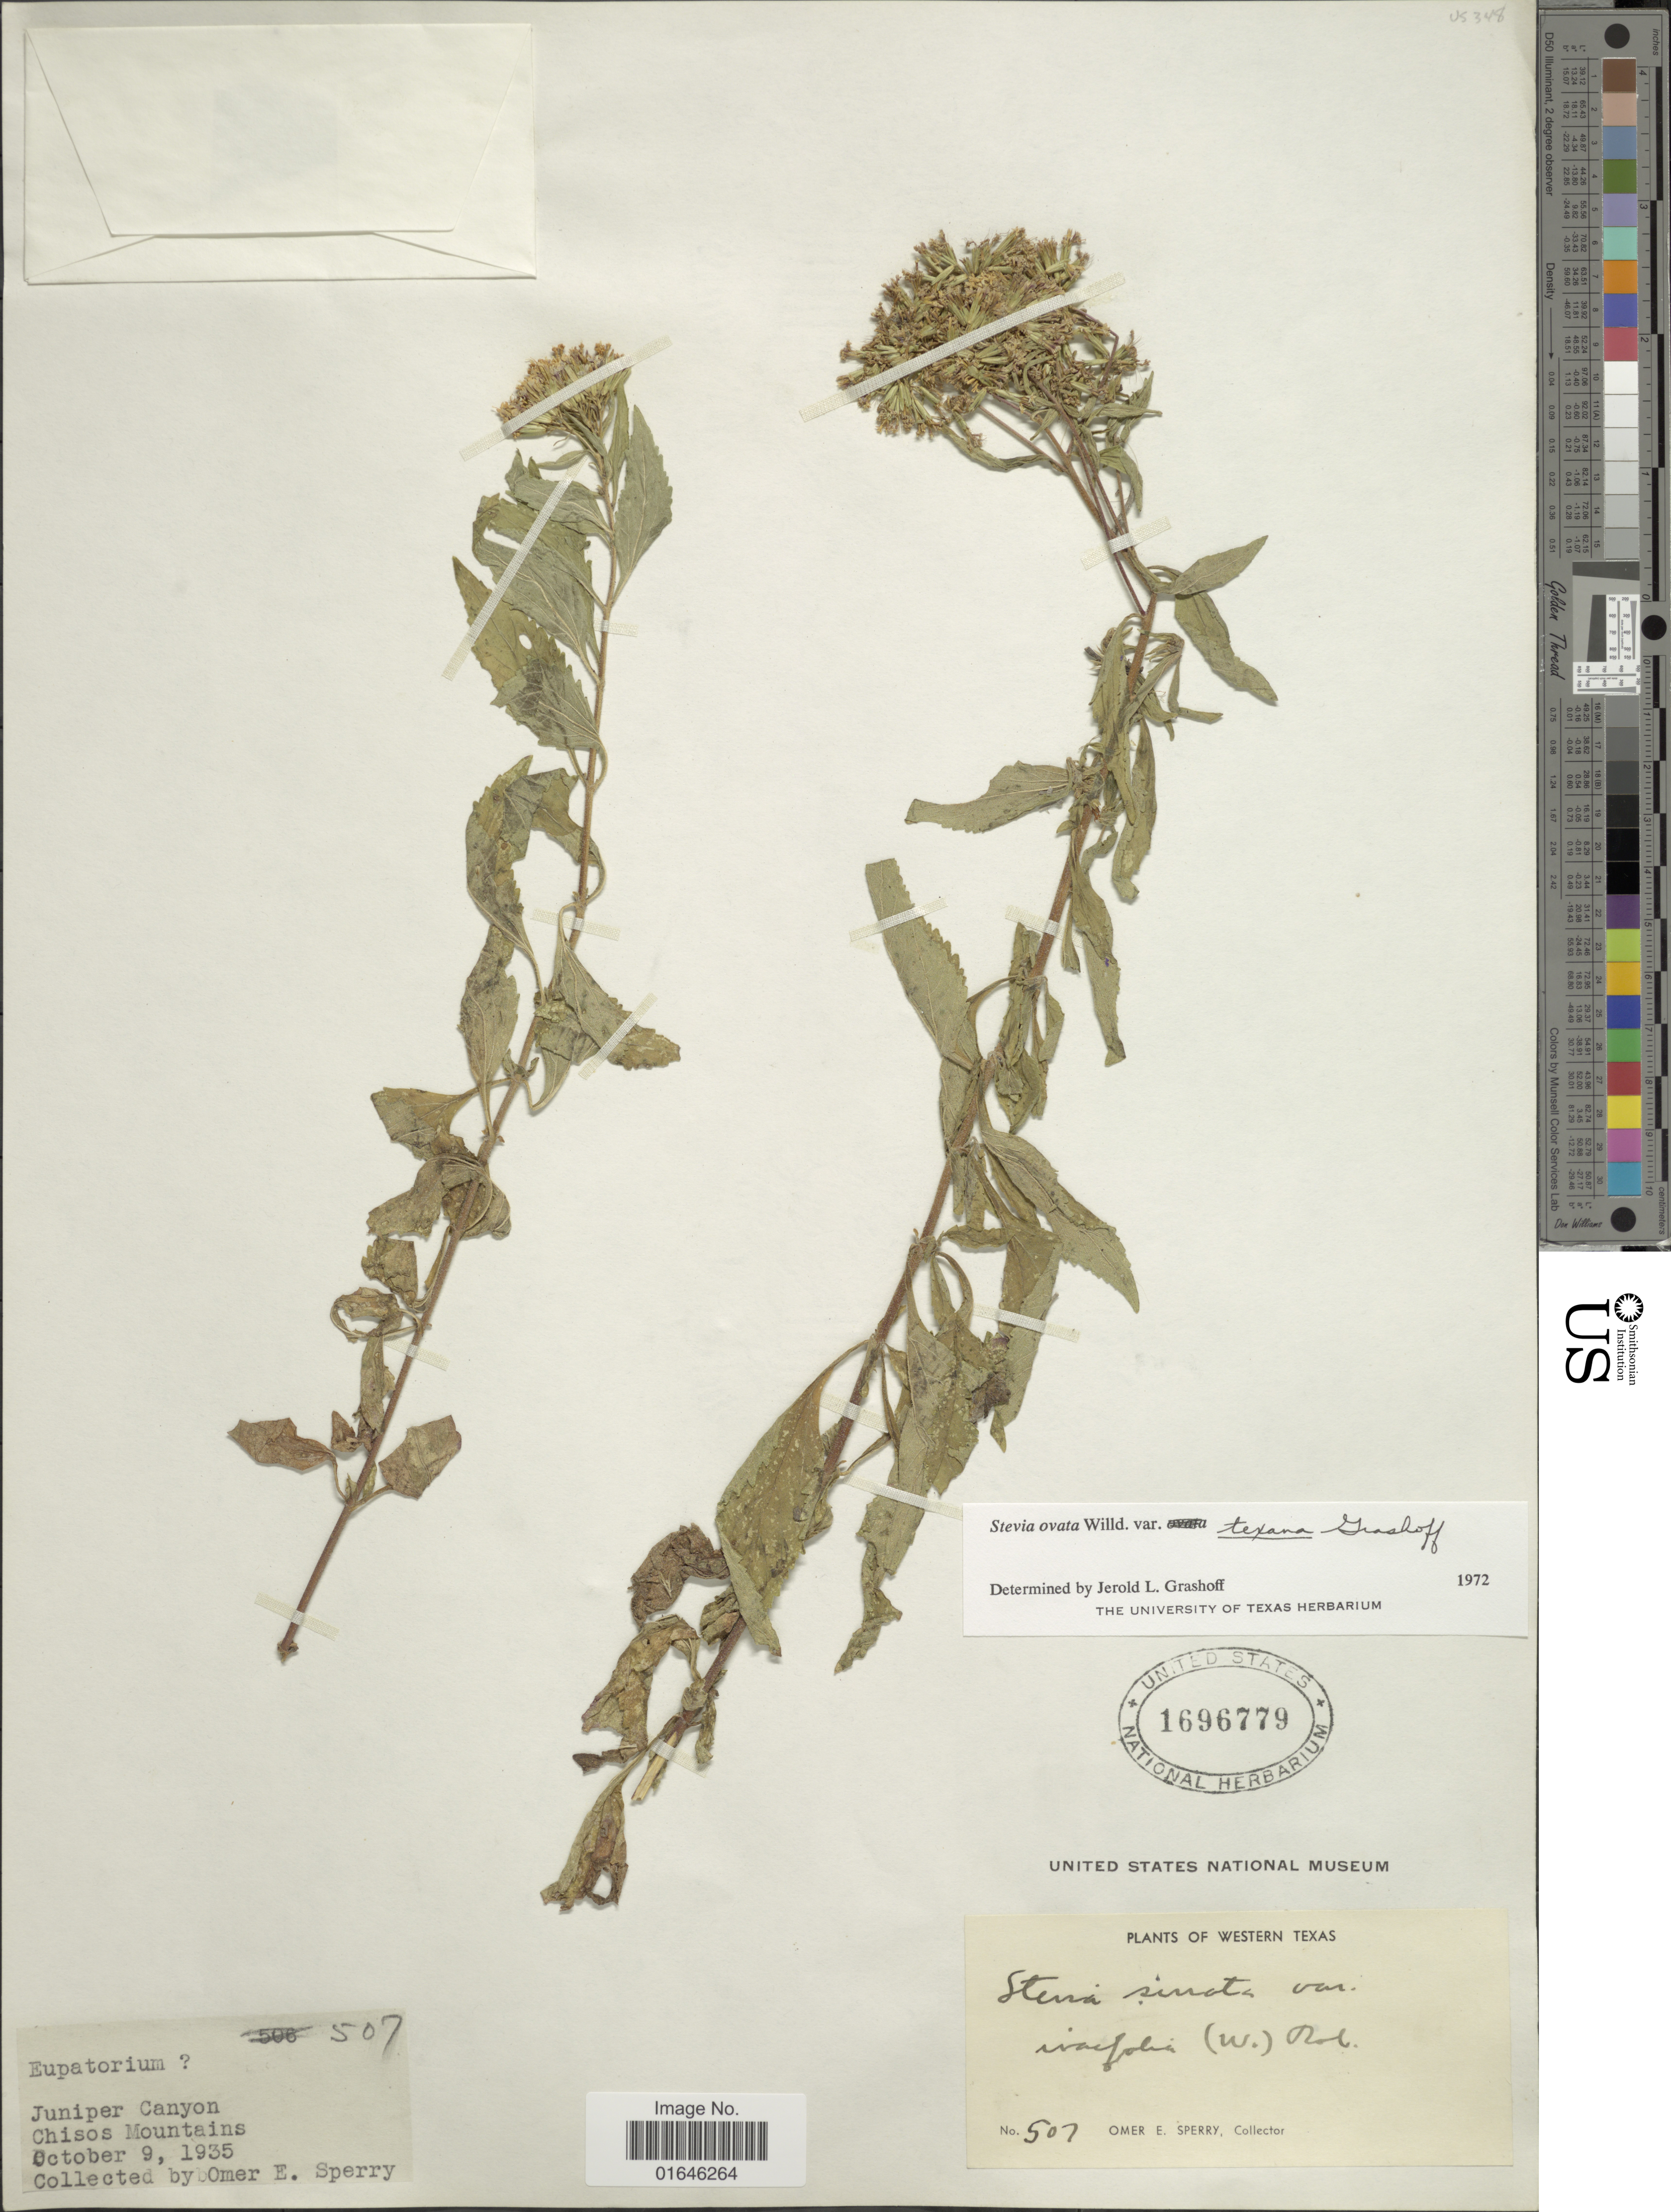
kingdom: Plantae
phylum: Tracheophyta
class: Magnoliopsida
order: Asterales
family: Asteraceae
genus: Stevia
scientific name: Stevia ovata var. texana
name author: Grashoff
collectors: O. E. Sperry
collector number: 507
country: United States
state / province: Texas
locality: Western Texas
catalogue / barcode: US 1696779